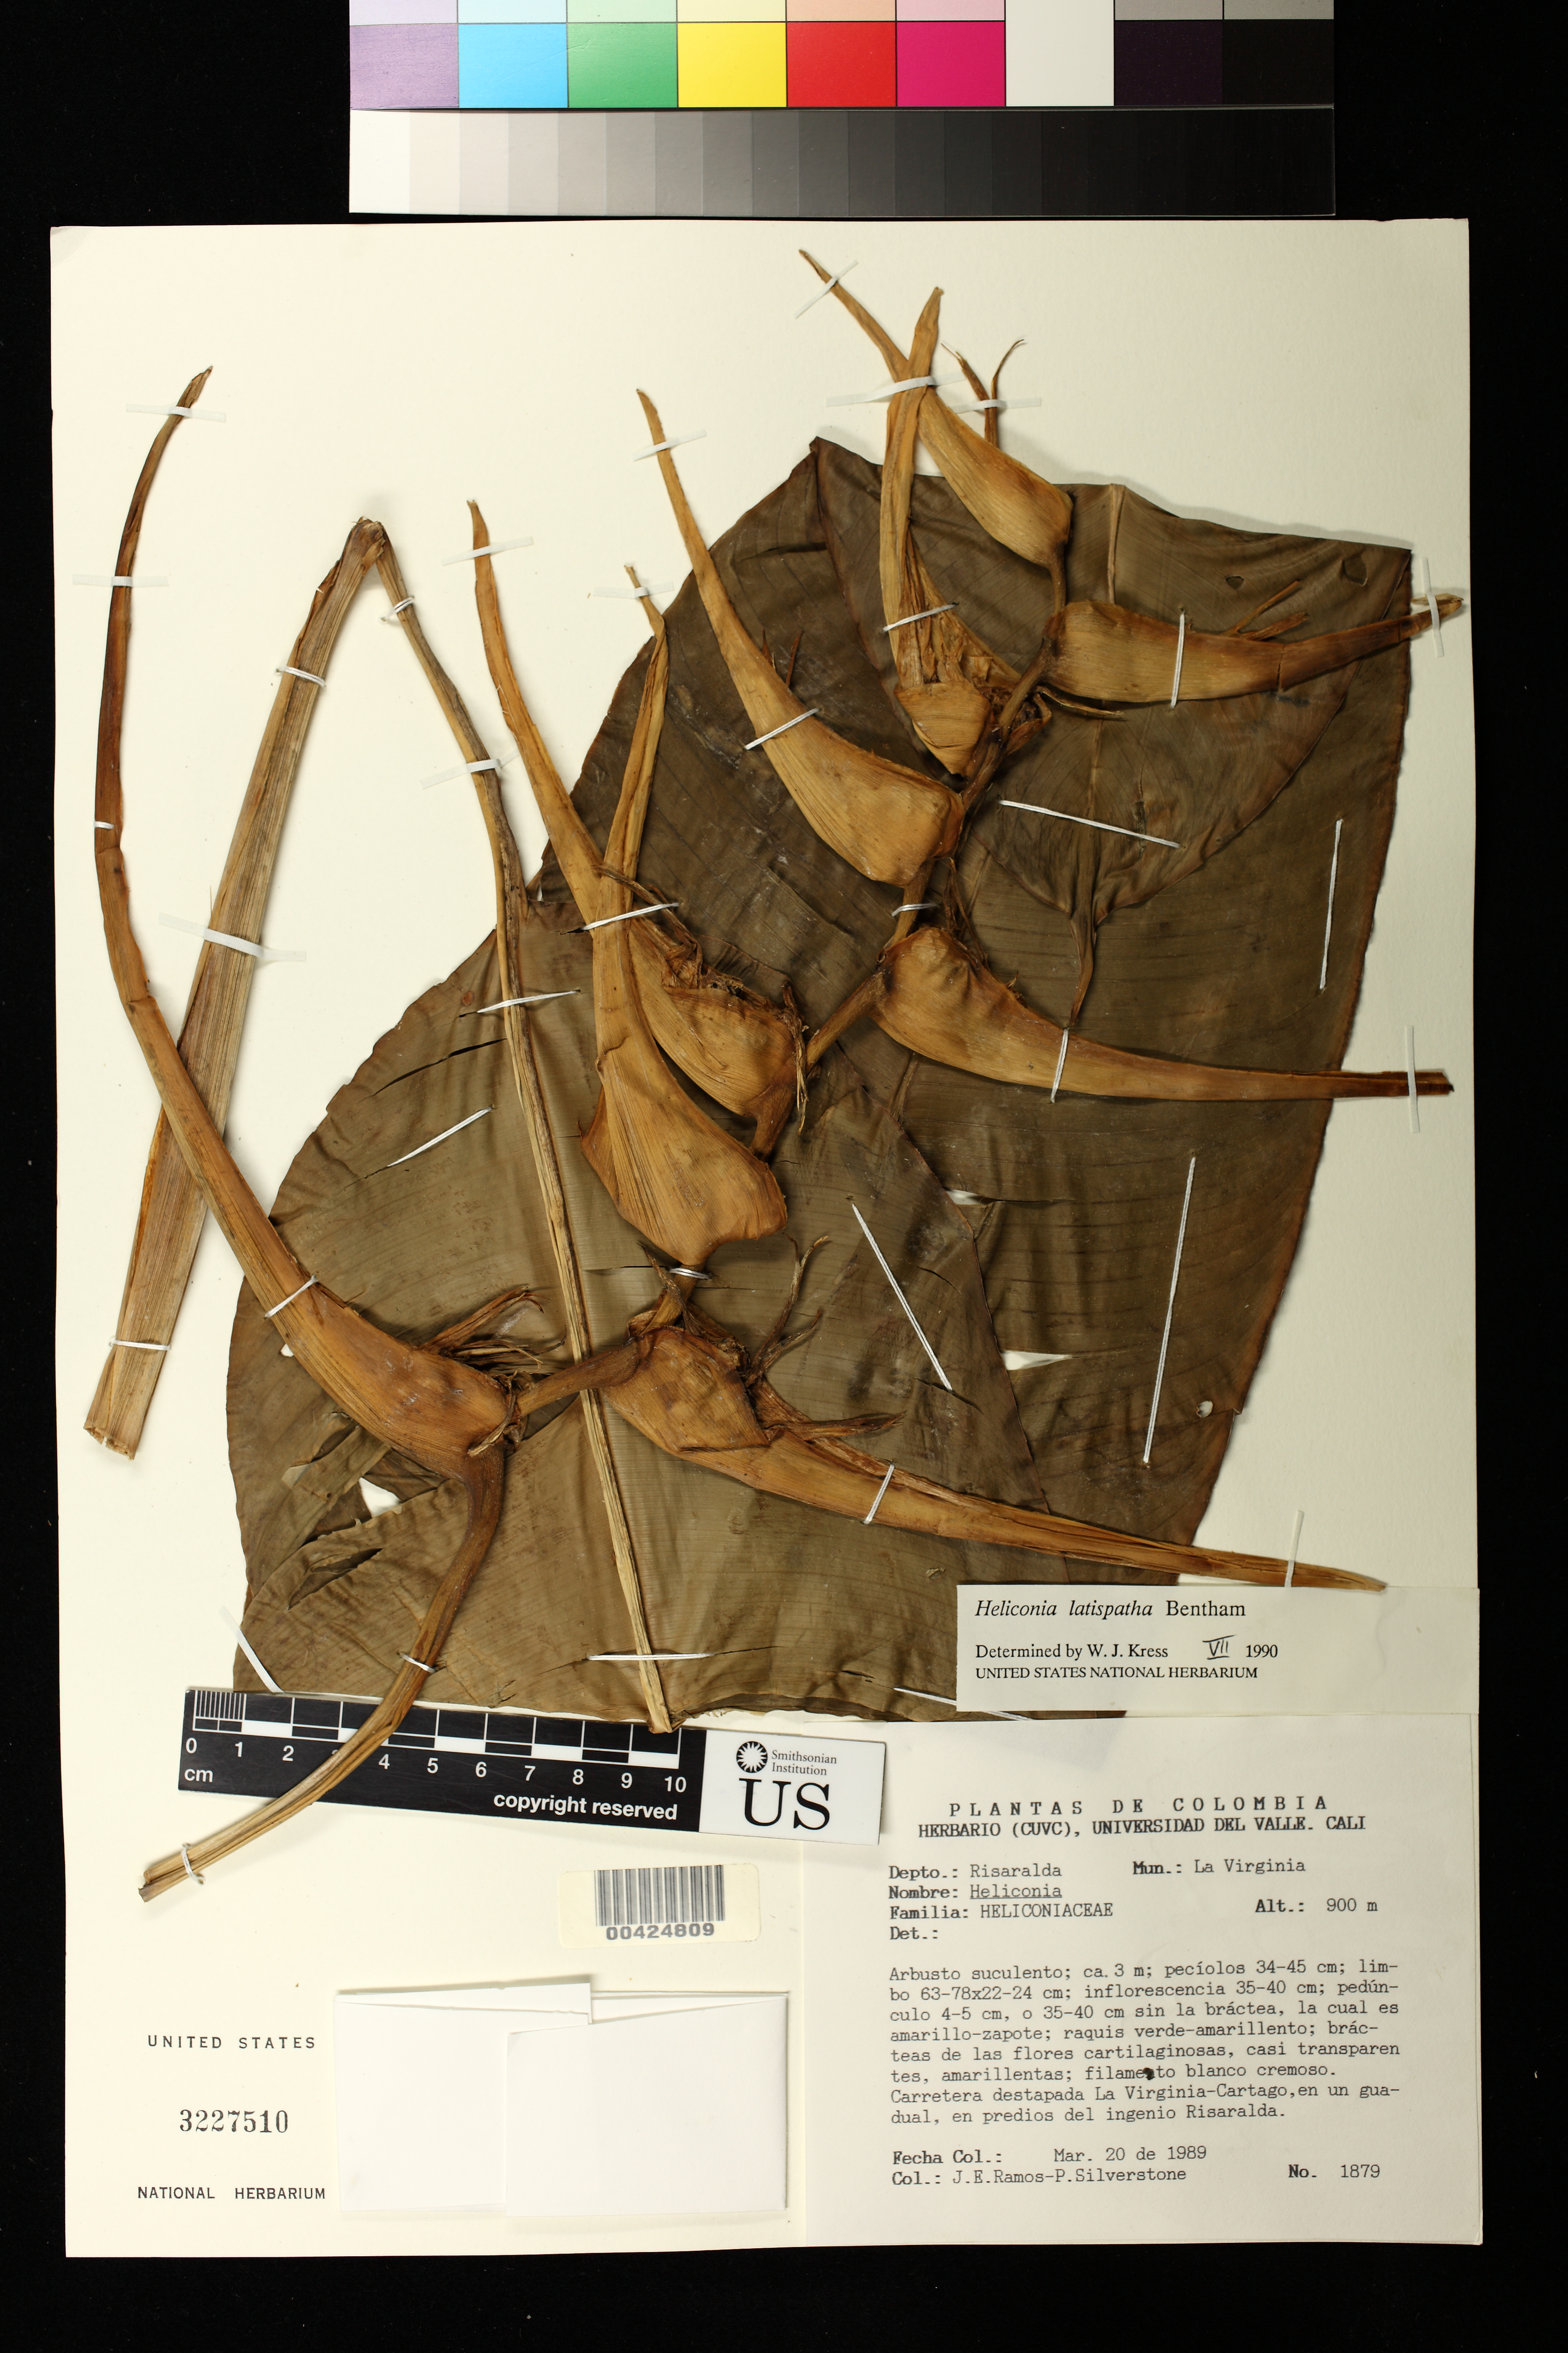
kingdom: Plantae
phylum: Tracheophyta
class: Liliopsida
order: Zingiberales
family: Heliconiaceae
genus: Heliconia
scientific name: Heliconia latispatha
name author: Benth.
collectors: J. E. Ramos & P. A. Silverstone-Sopkin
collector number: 1879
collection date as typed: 20 Mar 1989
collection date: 1989-03-20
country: Colombia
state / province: Risaralda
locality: La Virginia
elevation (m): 900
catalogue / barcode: US 3227510